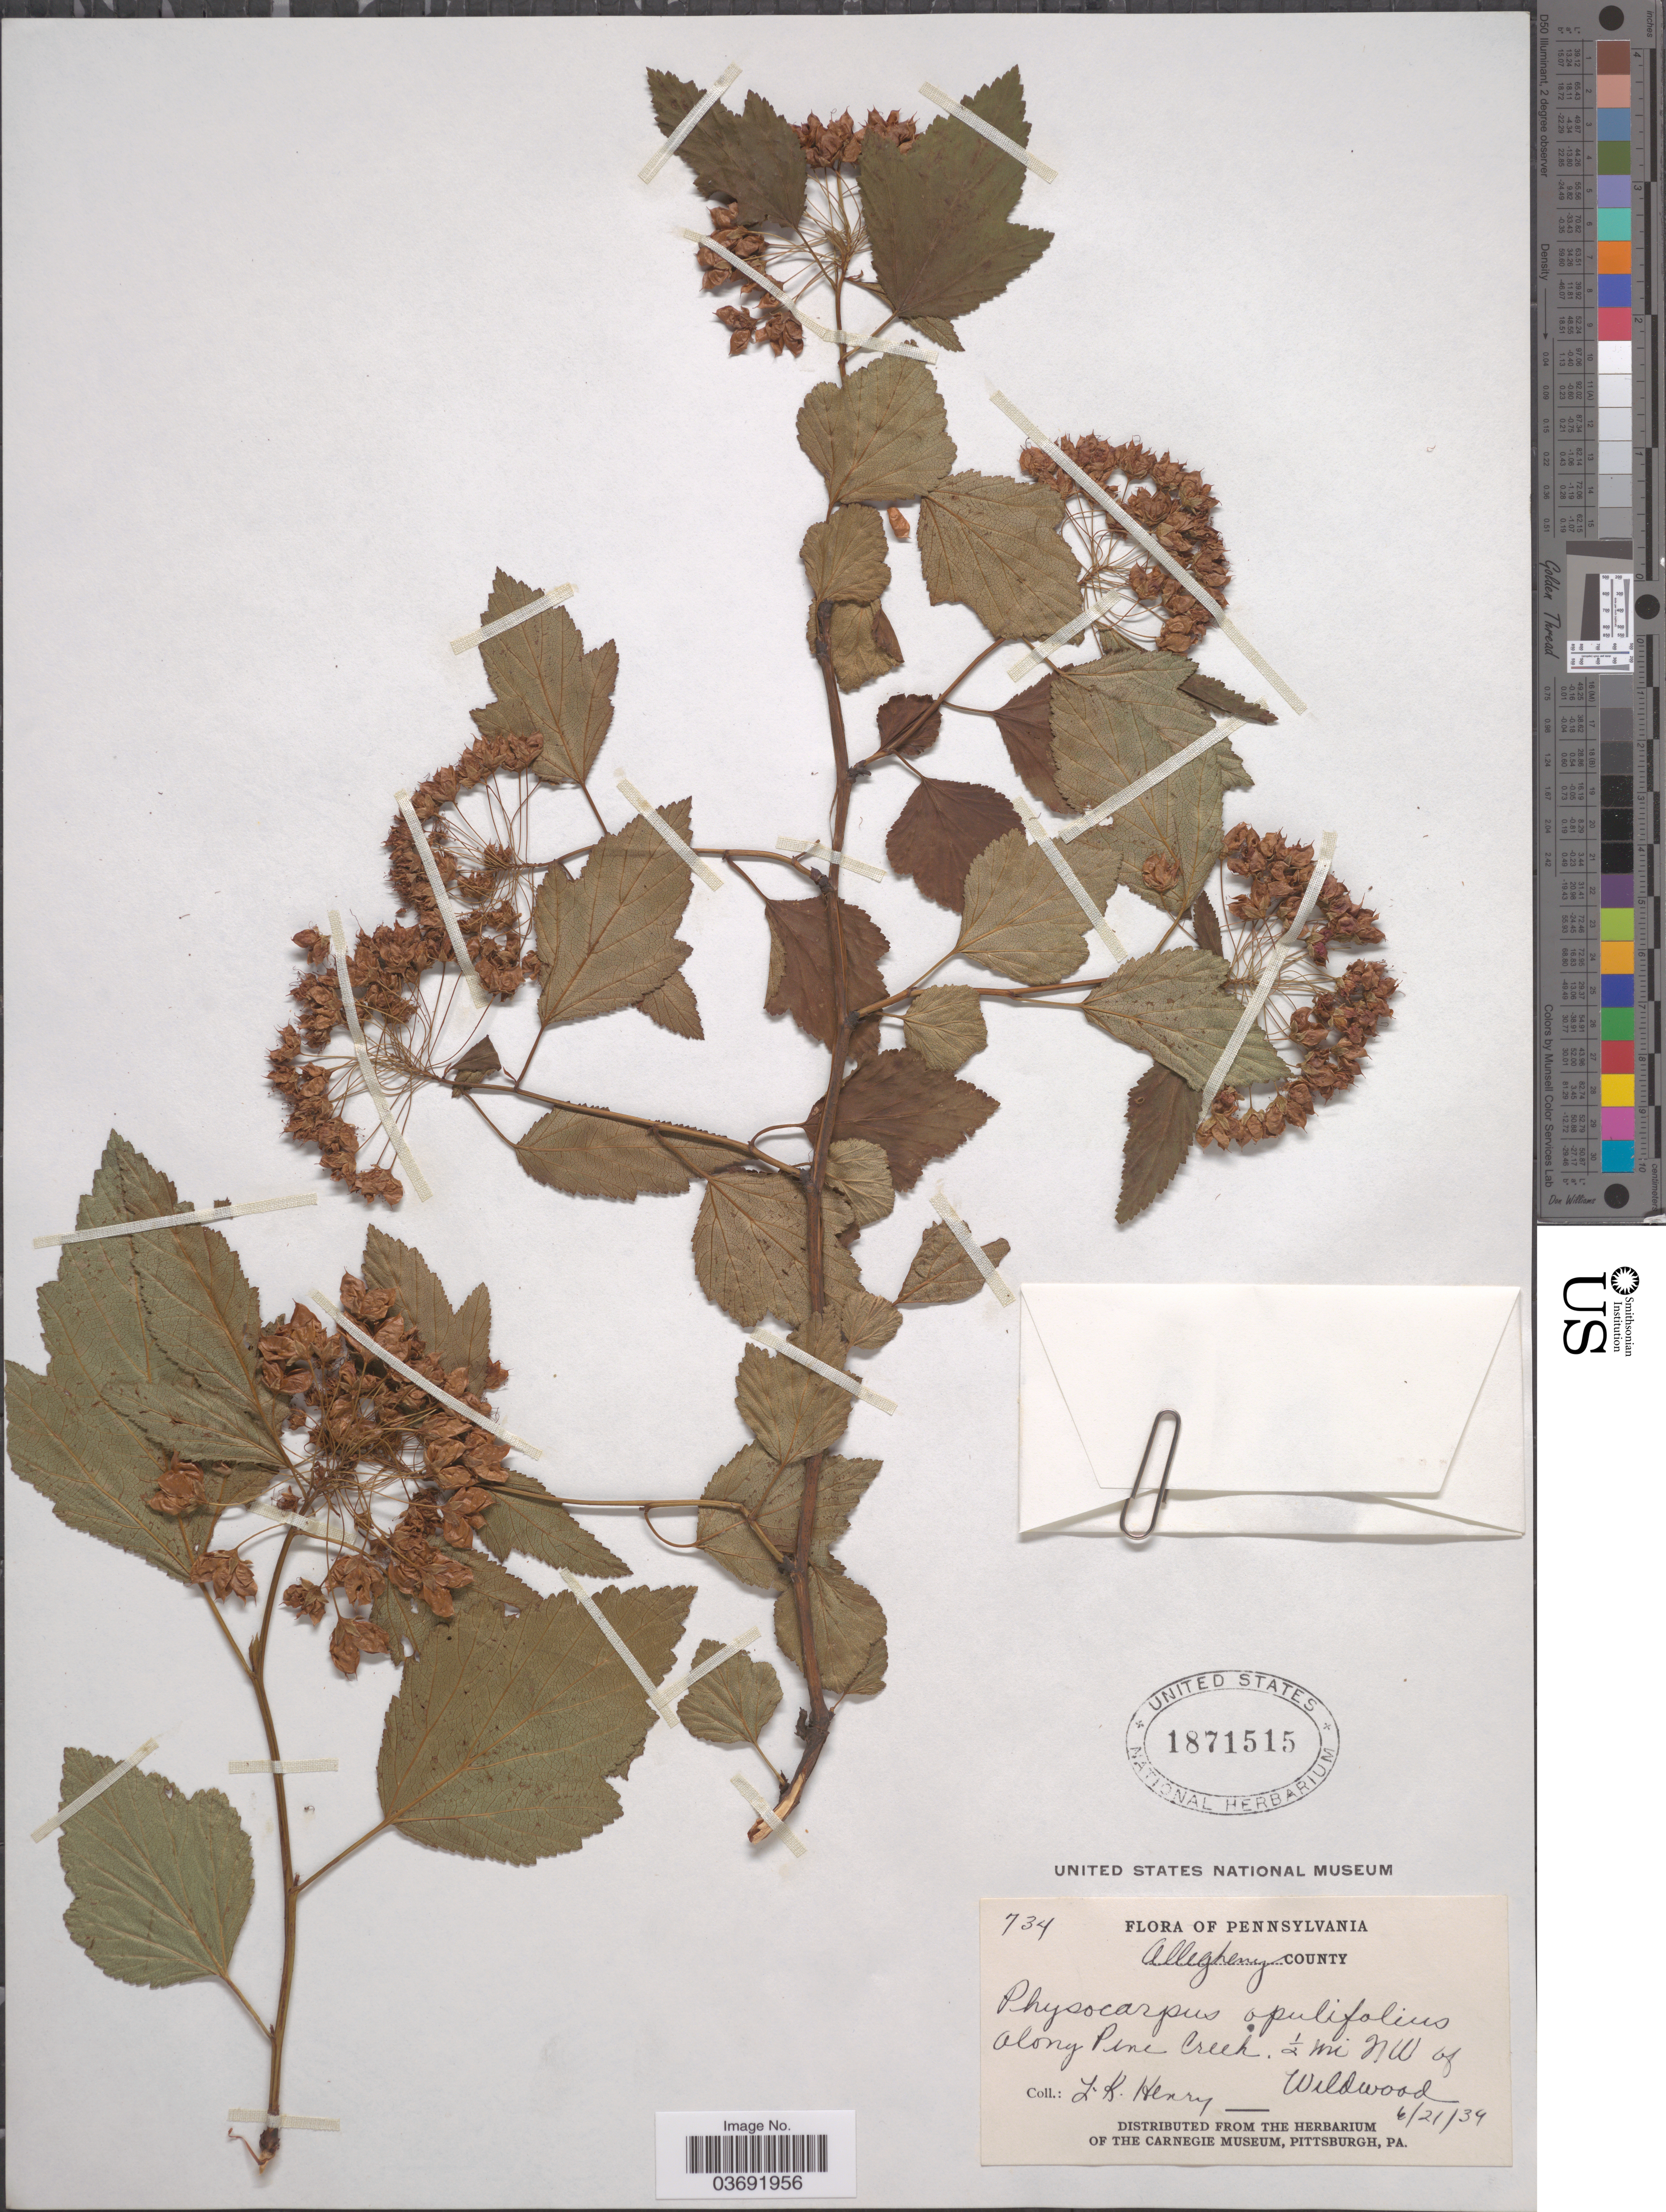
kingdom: Plantae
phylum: Tracheophyta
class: Magnoliopsida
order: Rosales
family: Rosaceae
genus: Physocarpus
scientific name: Physocarpus opulifolius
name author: (L.) Maxim.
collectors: L. K. Henry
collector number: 734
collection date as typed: Transcribed d/m/y: 21/6/39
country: United States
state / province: Pennsylvania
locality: Allegheny County. Along Pene Creek. ½ mi NW of Wildwood.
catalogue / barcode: US 1871515